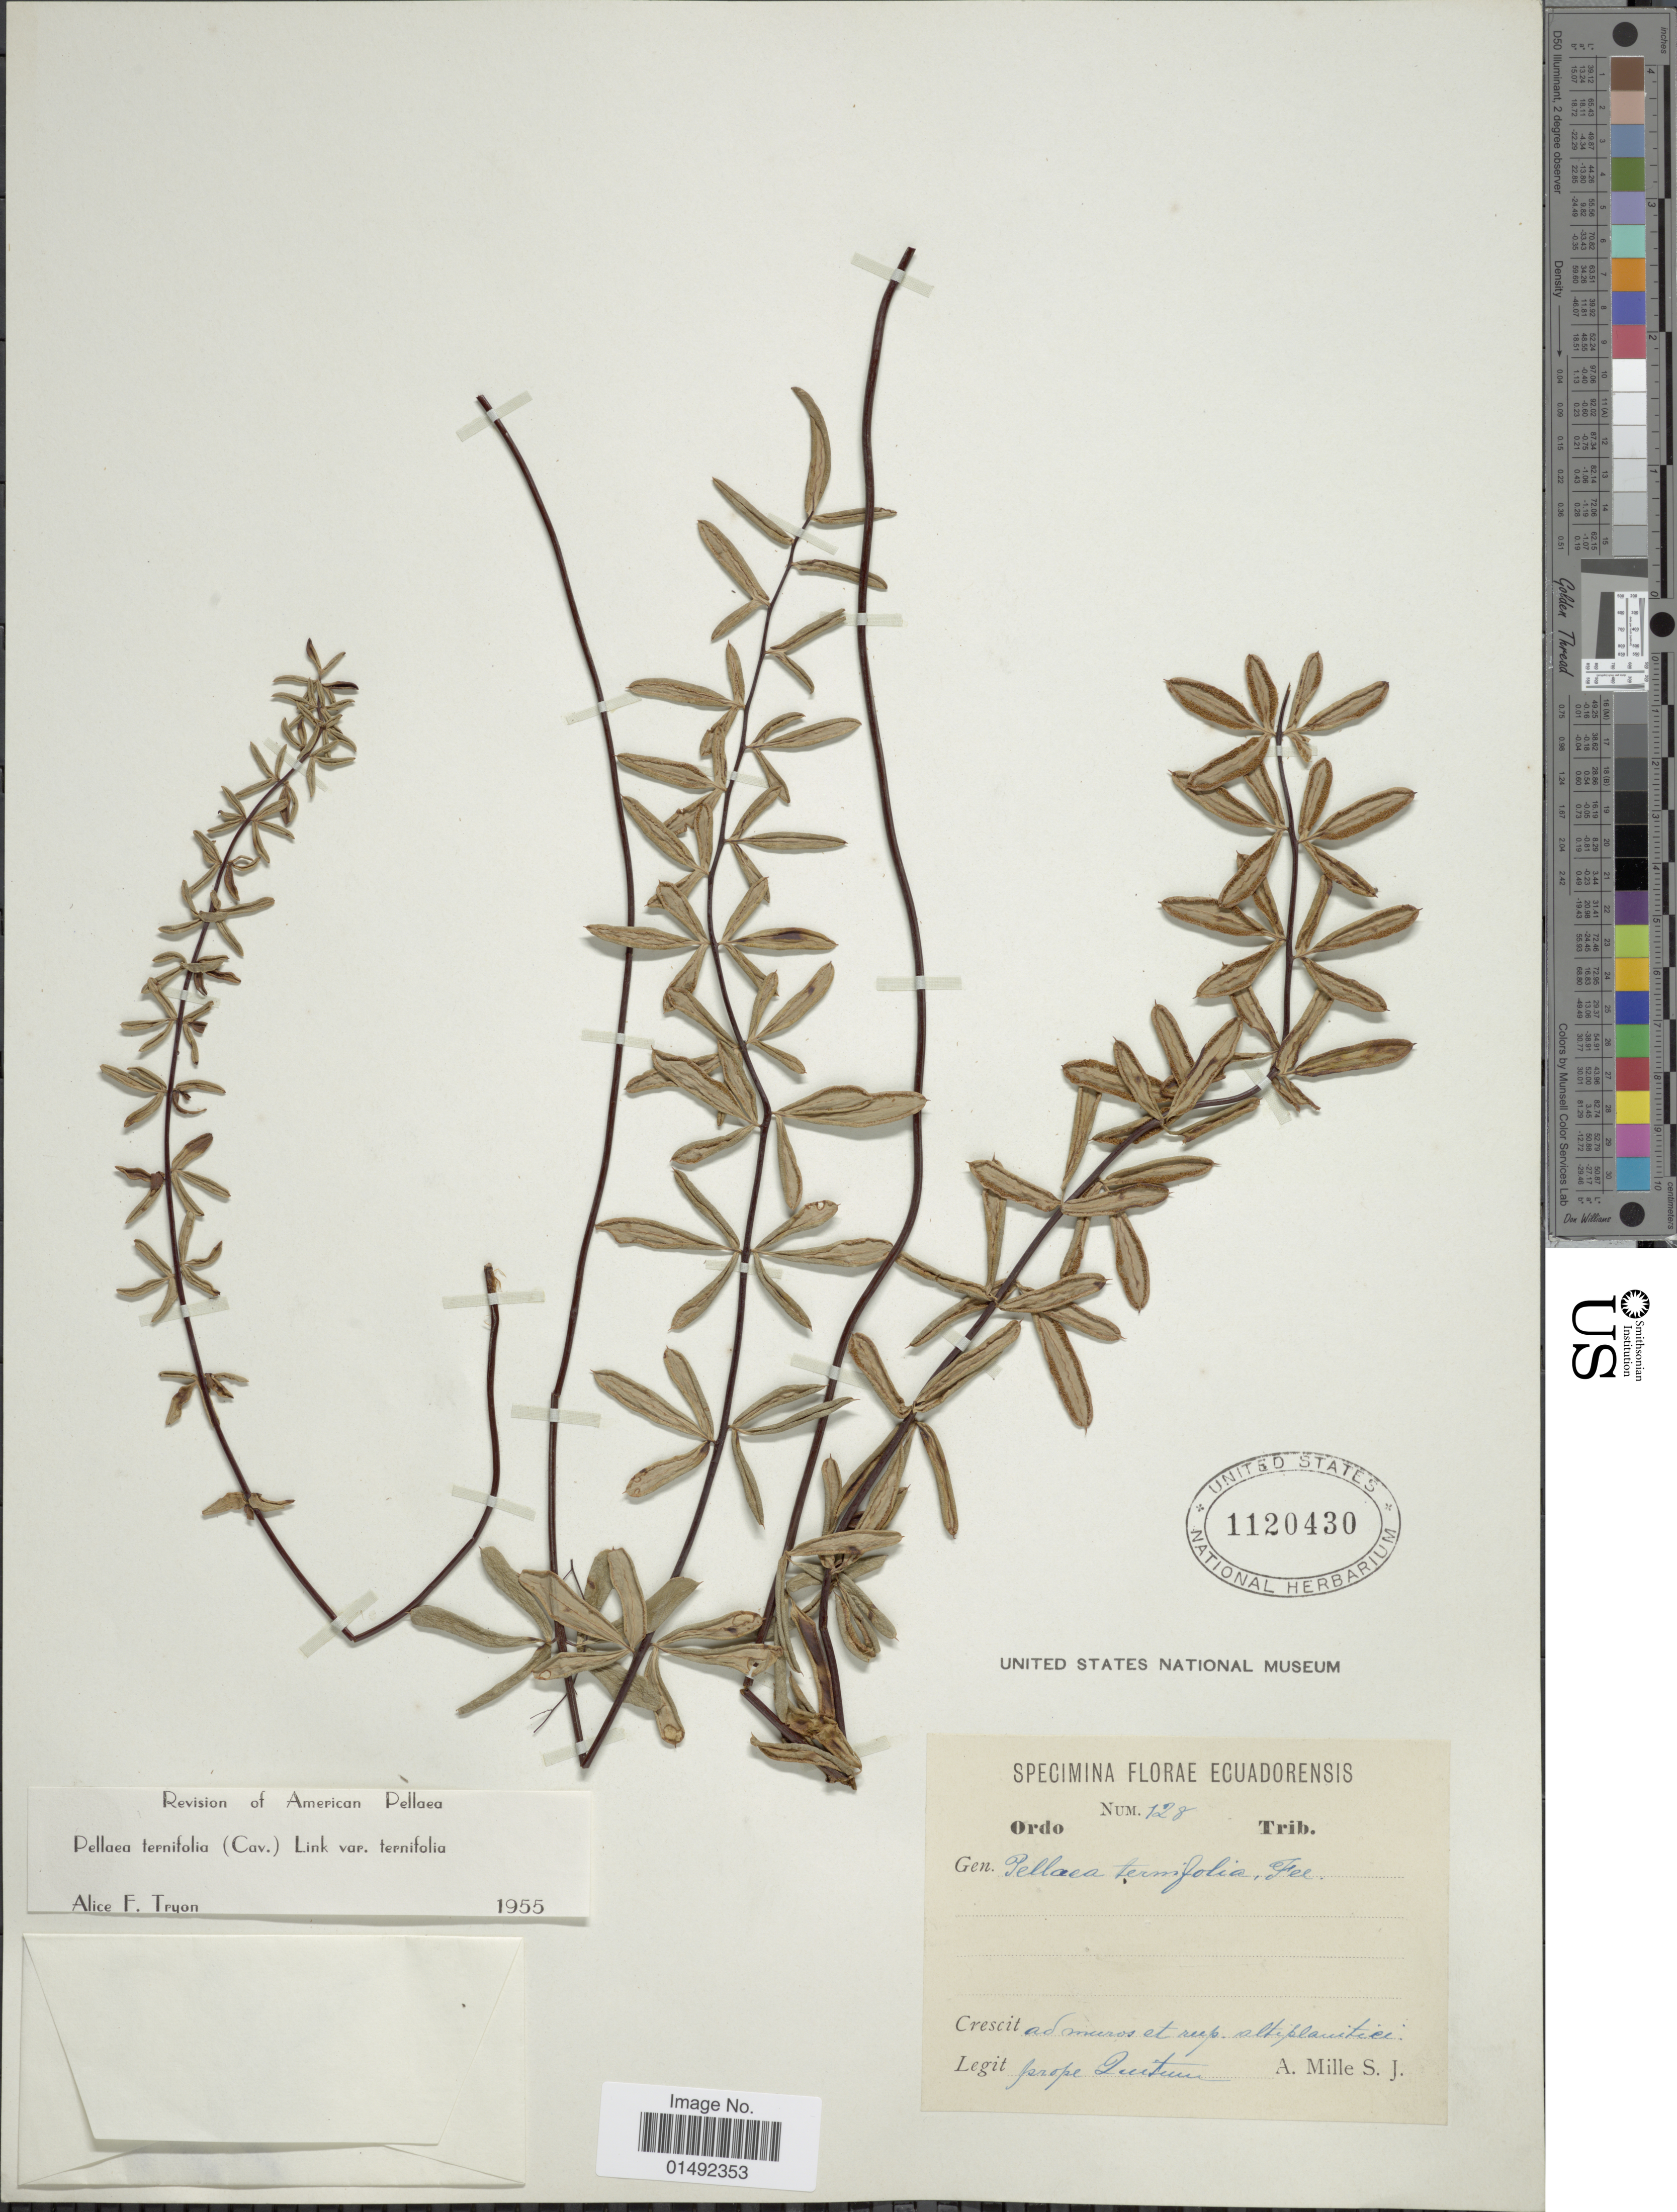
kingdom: Plantae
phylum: Tracheophyta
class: Polypodiopsida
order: Polypodiales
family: Pteridaceae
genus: Pellaea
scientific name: Pellaea ternifolia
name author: (Cav.) Link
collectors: A. Mille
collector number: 128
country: Ecuador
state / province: Pichincha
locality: Ad muros et rup. altiplanitici prope Quitum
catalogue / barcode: US 1120430